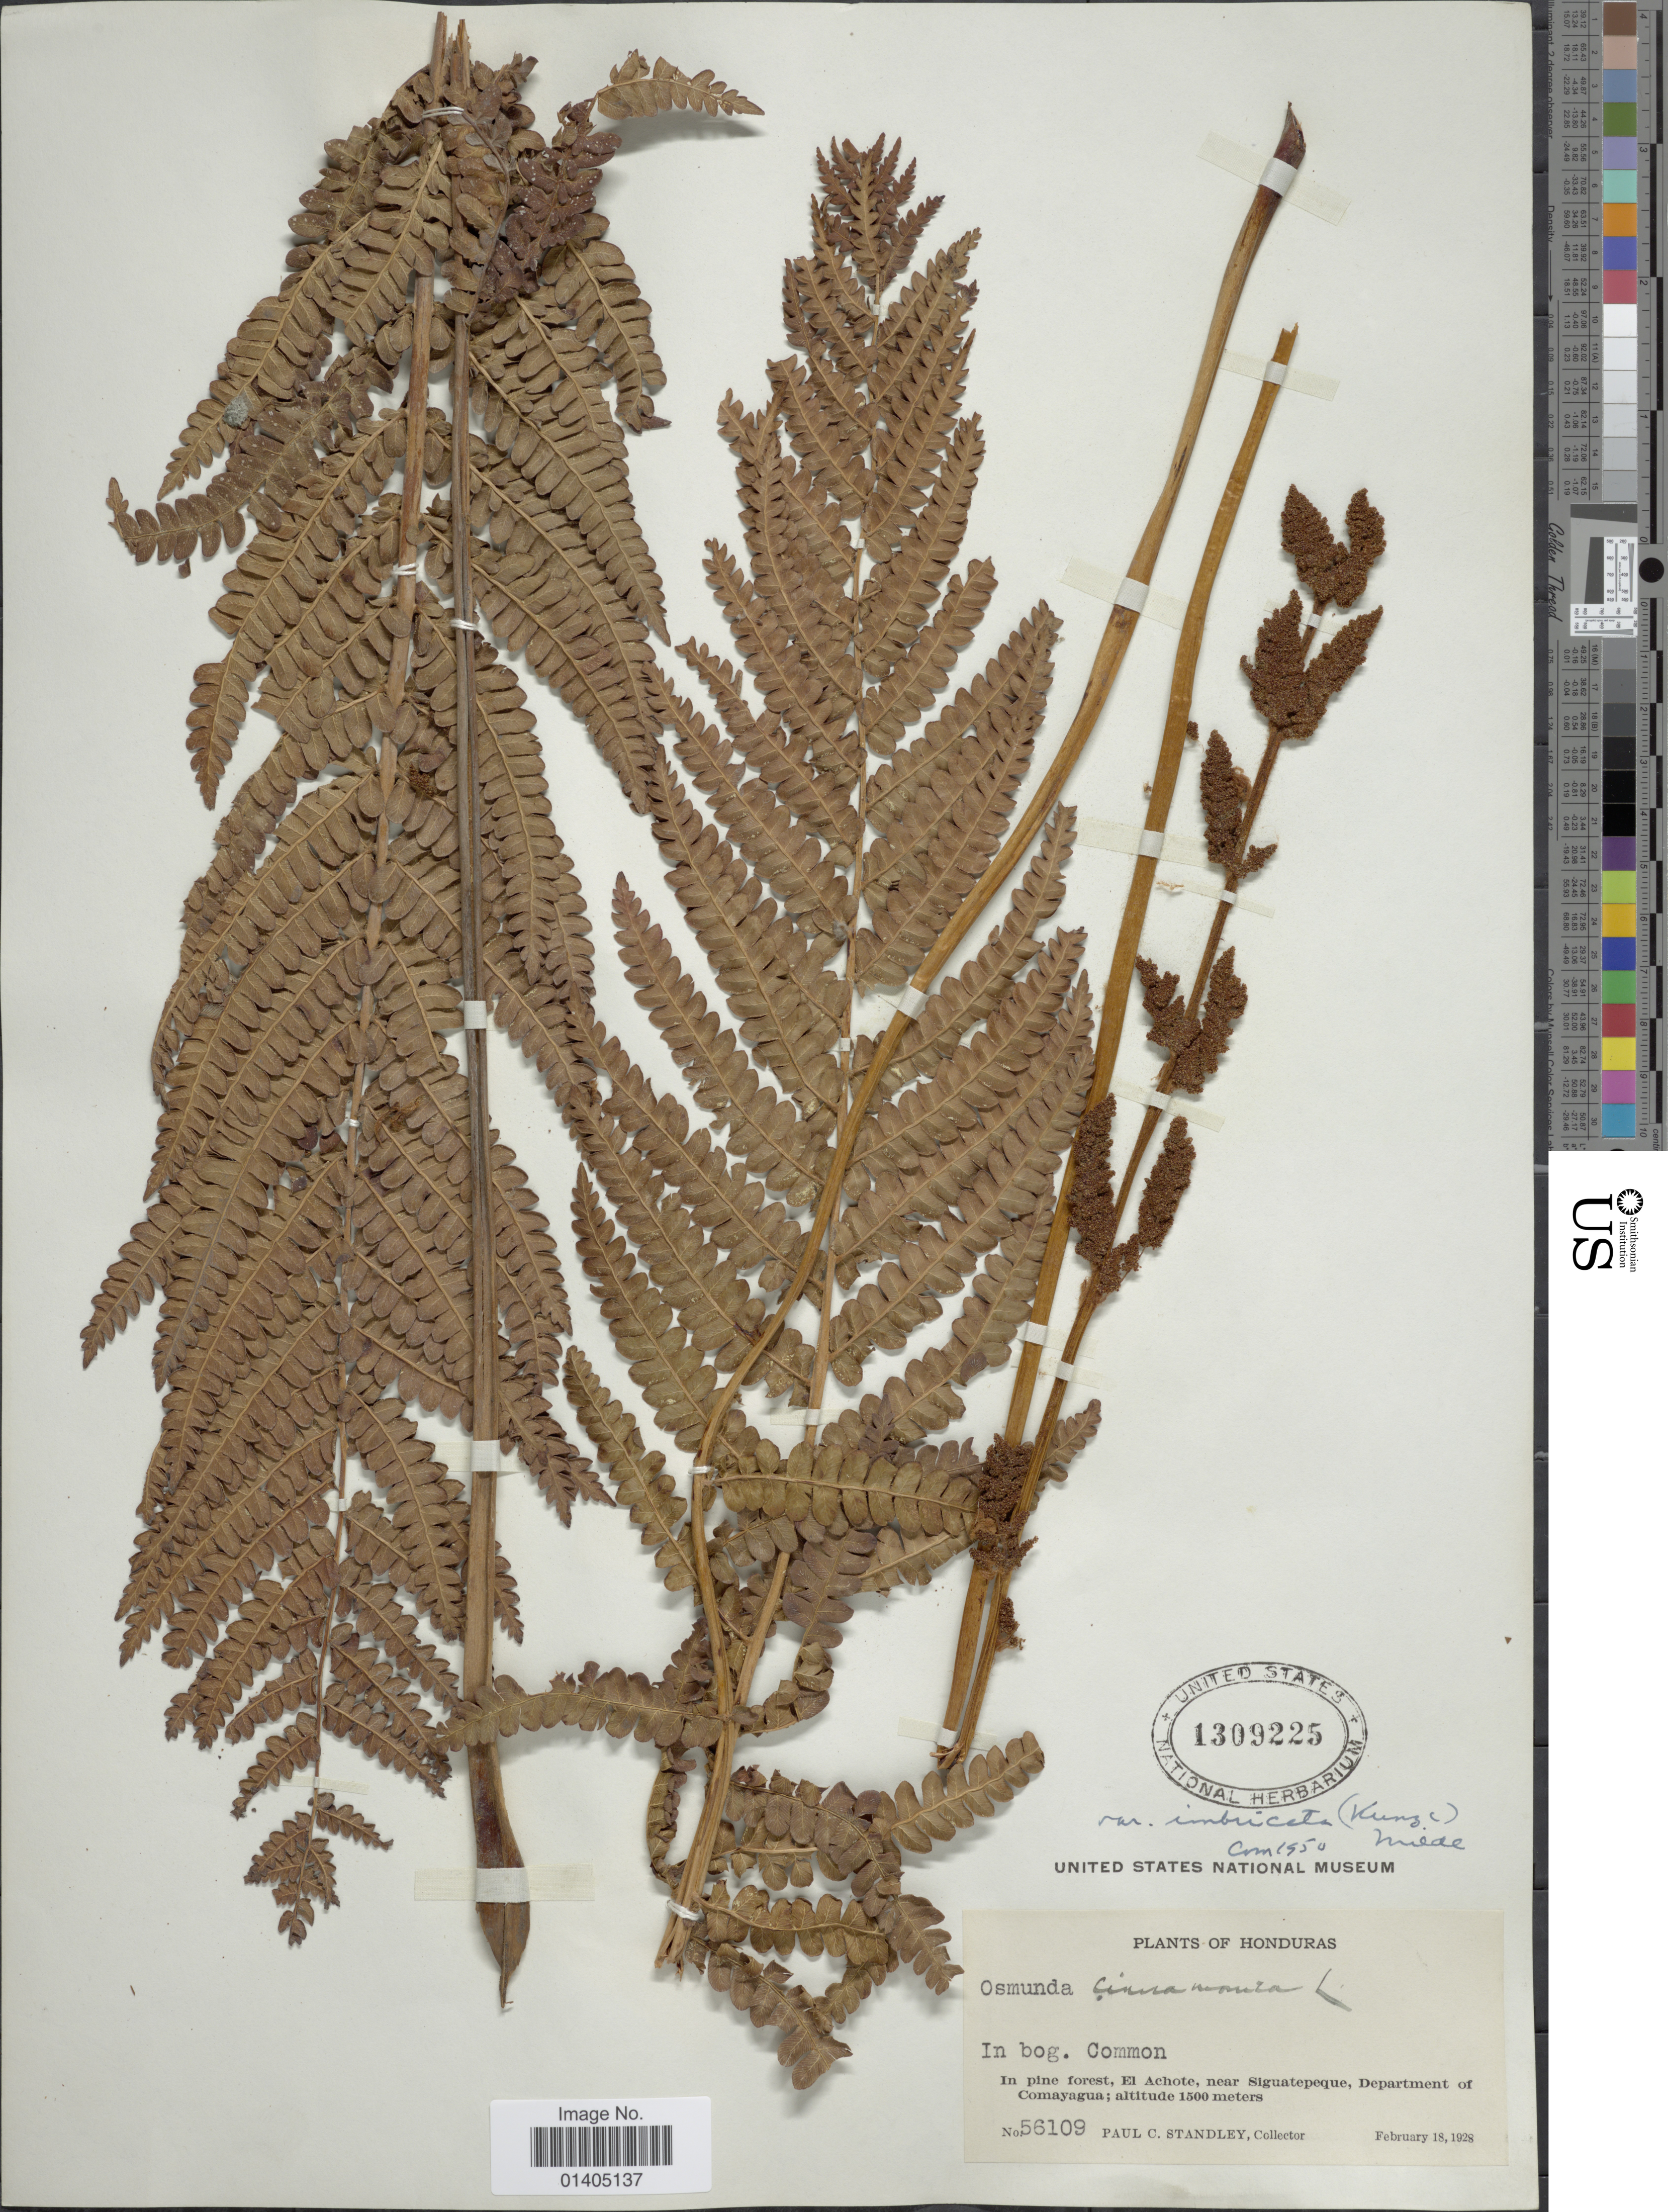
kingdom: Plantae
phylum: Tracheophyta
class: Polypodiopsida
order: Osmundales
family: Osmundaceae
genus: Osmundastrum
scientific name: Osmundastrum cinnamomeum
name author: (L.) C. Presl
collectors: P. C. Standley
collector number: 56109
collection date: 1928-02-18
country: Honduras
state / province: Comayagua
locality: In pine forest, El Achote, near Siguatepec, Departmenrt of Comayagua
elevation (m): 1500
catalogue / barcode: US 1309225